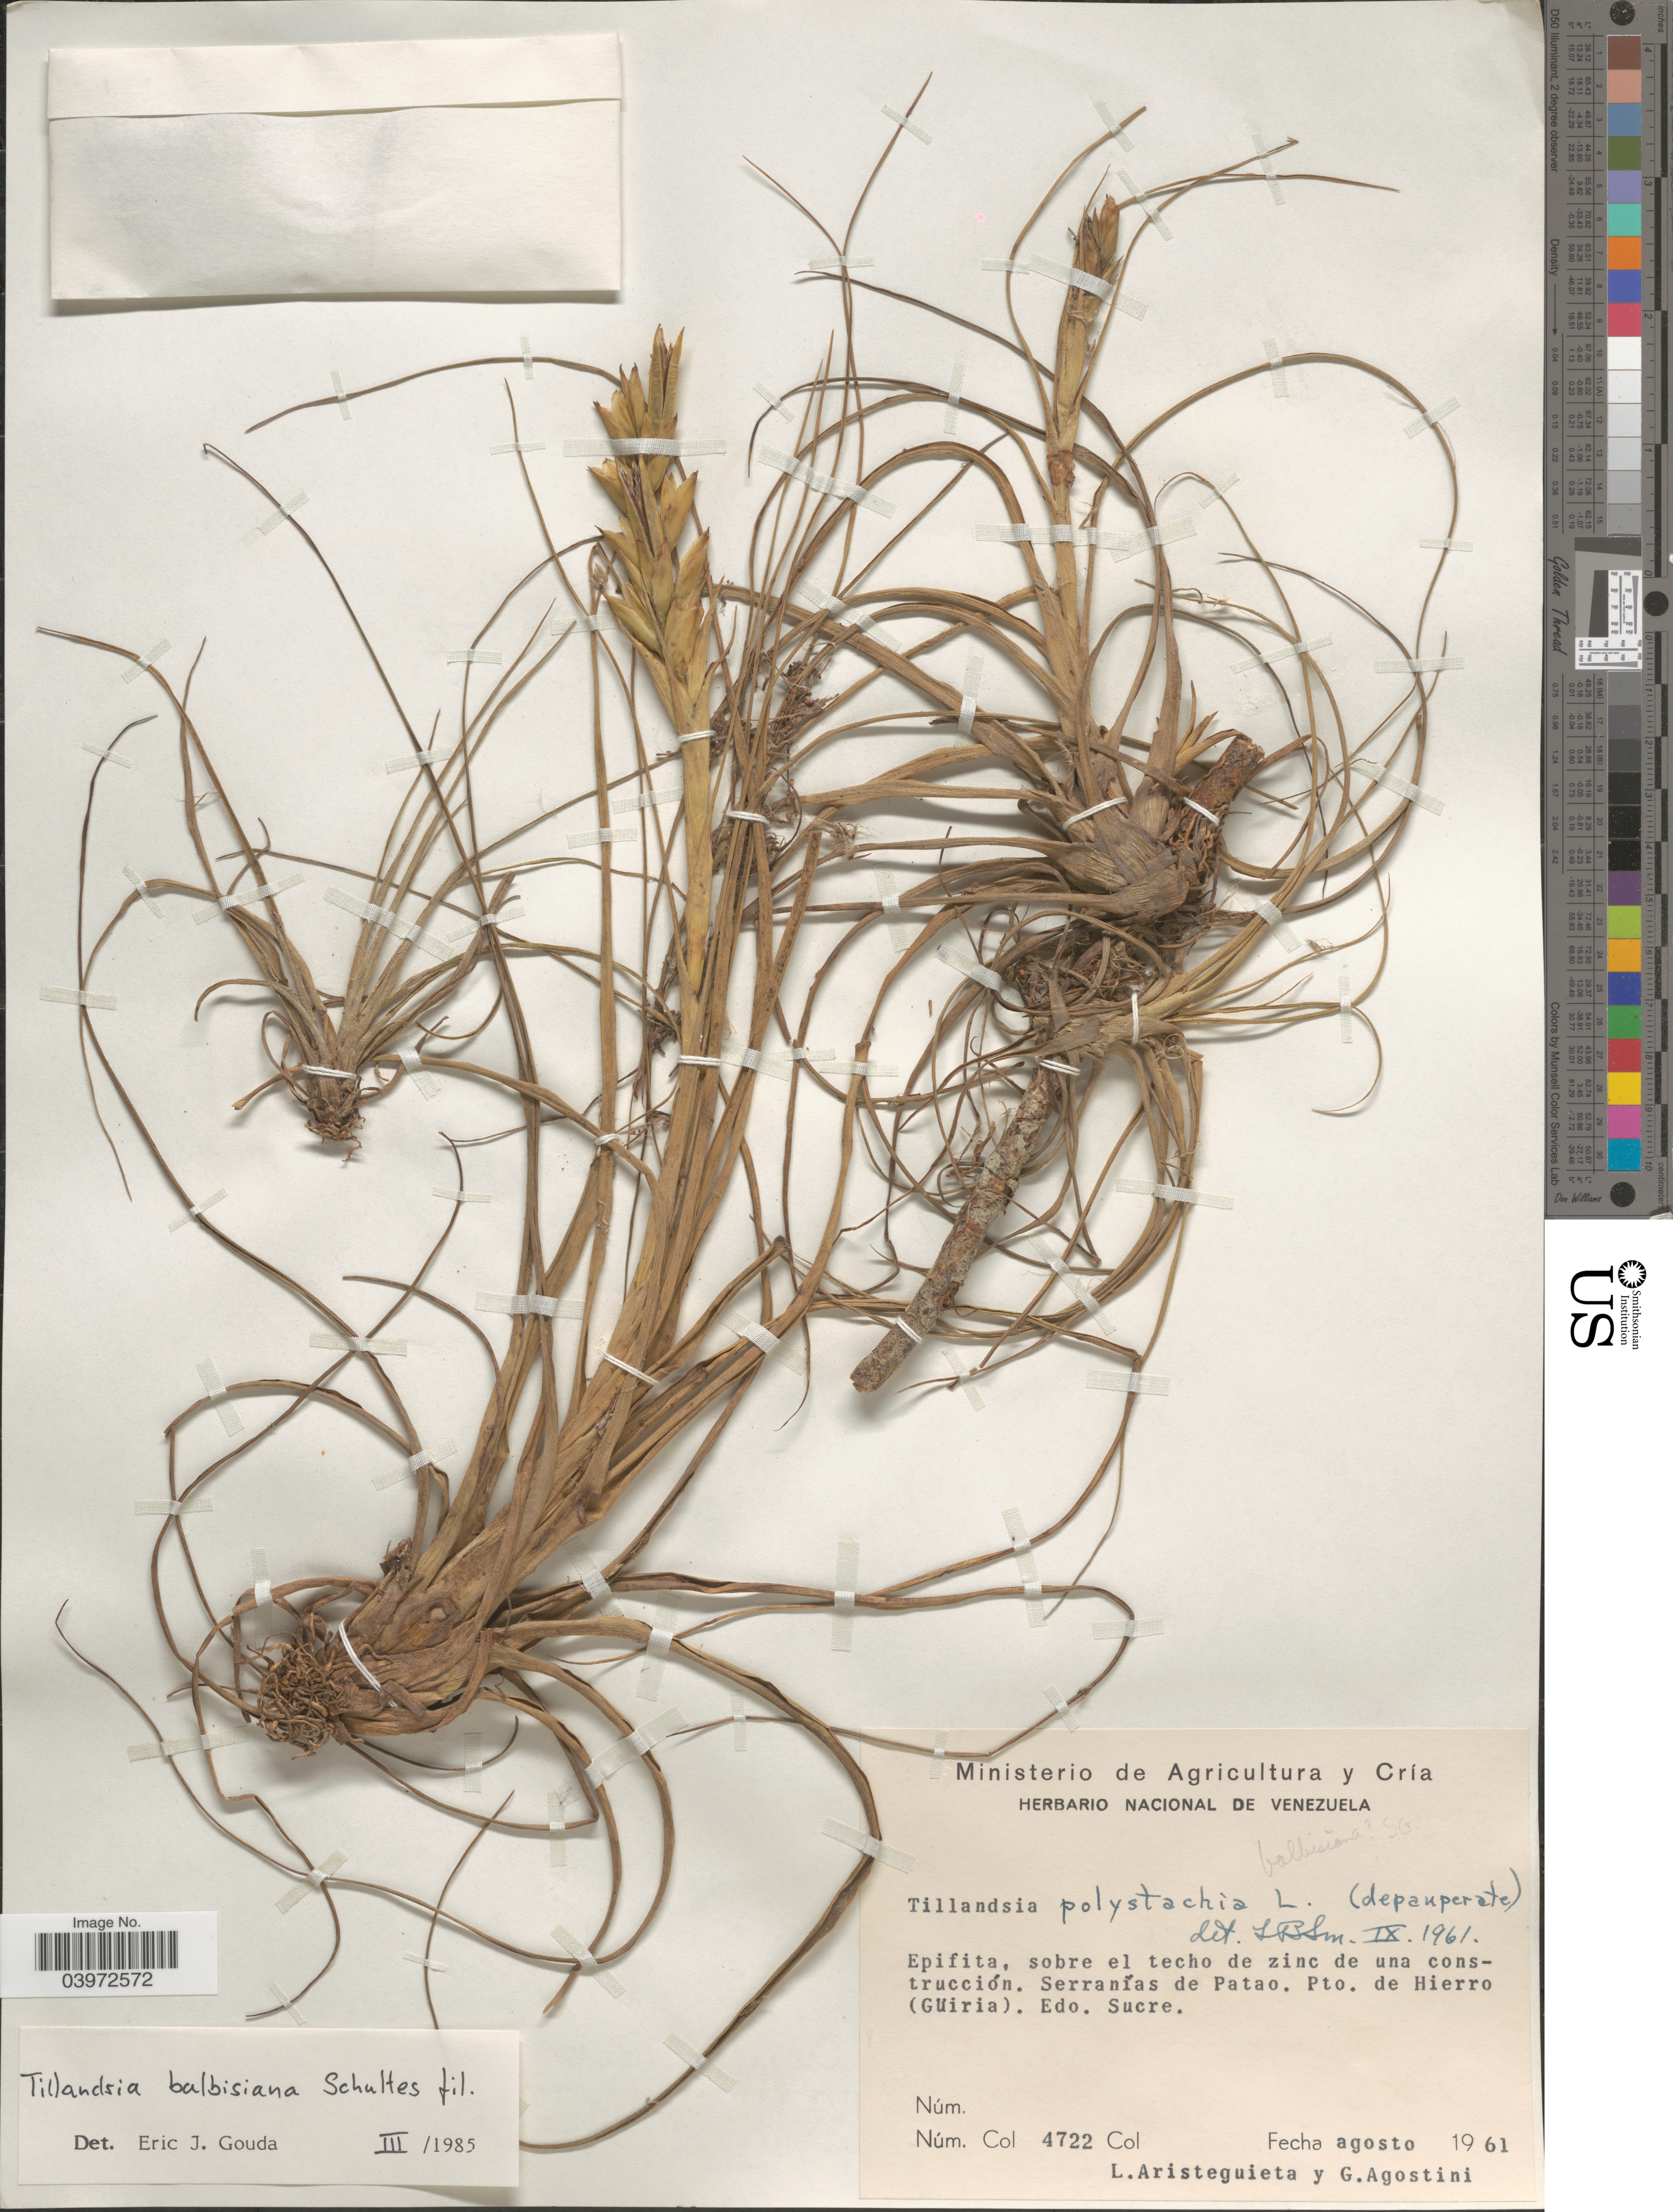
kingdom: Plantae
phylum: Tracheophyta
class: Liliopsida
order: Poales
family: Bromeliaceae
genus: Tillandsia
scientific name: Tillandsia balbisiana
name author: Schult. f.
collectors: L. Aristeguieta & G. Agostini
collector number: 4722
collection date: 1961-08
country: Venezuela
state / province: Sucre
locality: Serranías de Patao. Pto. de Hierro (Güiria).